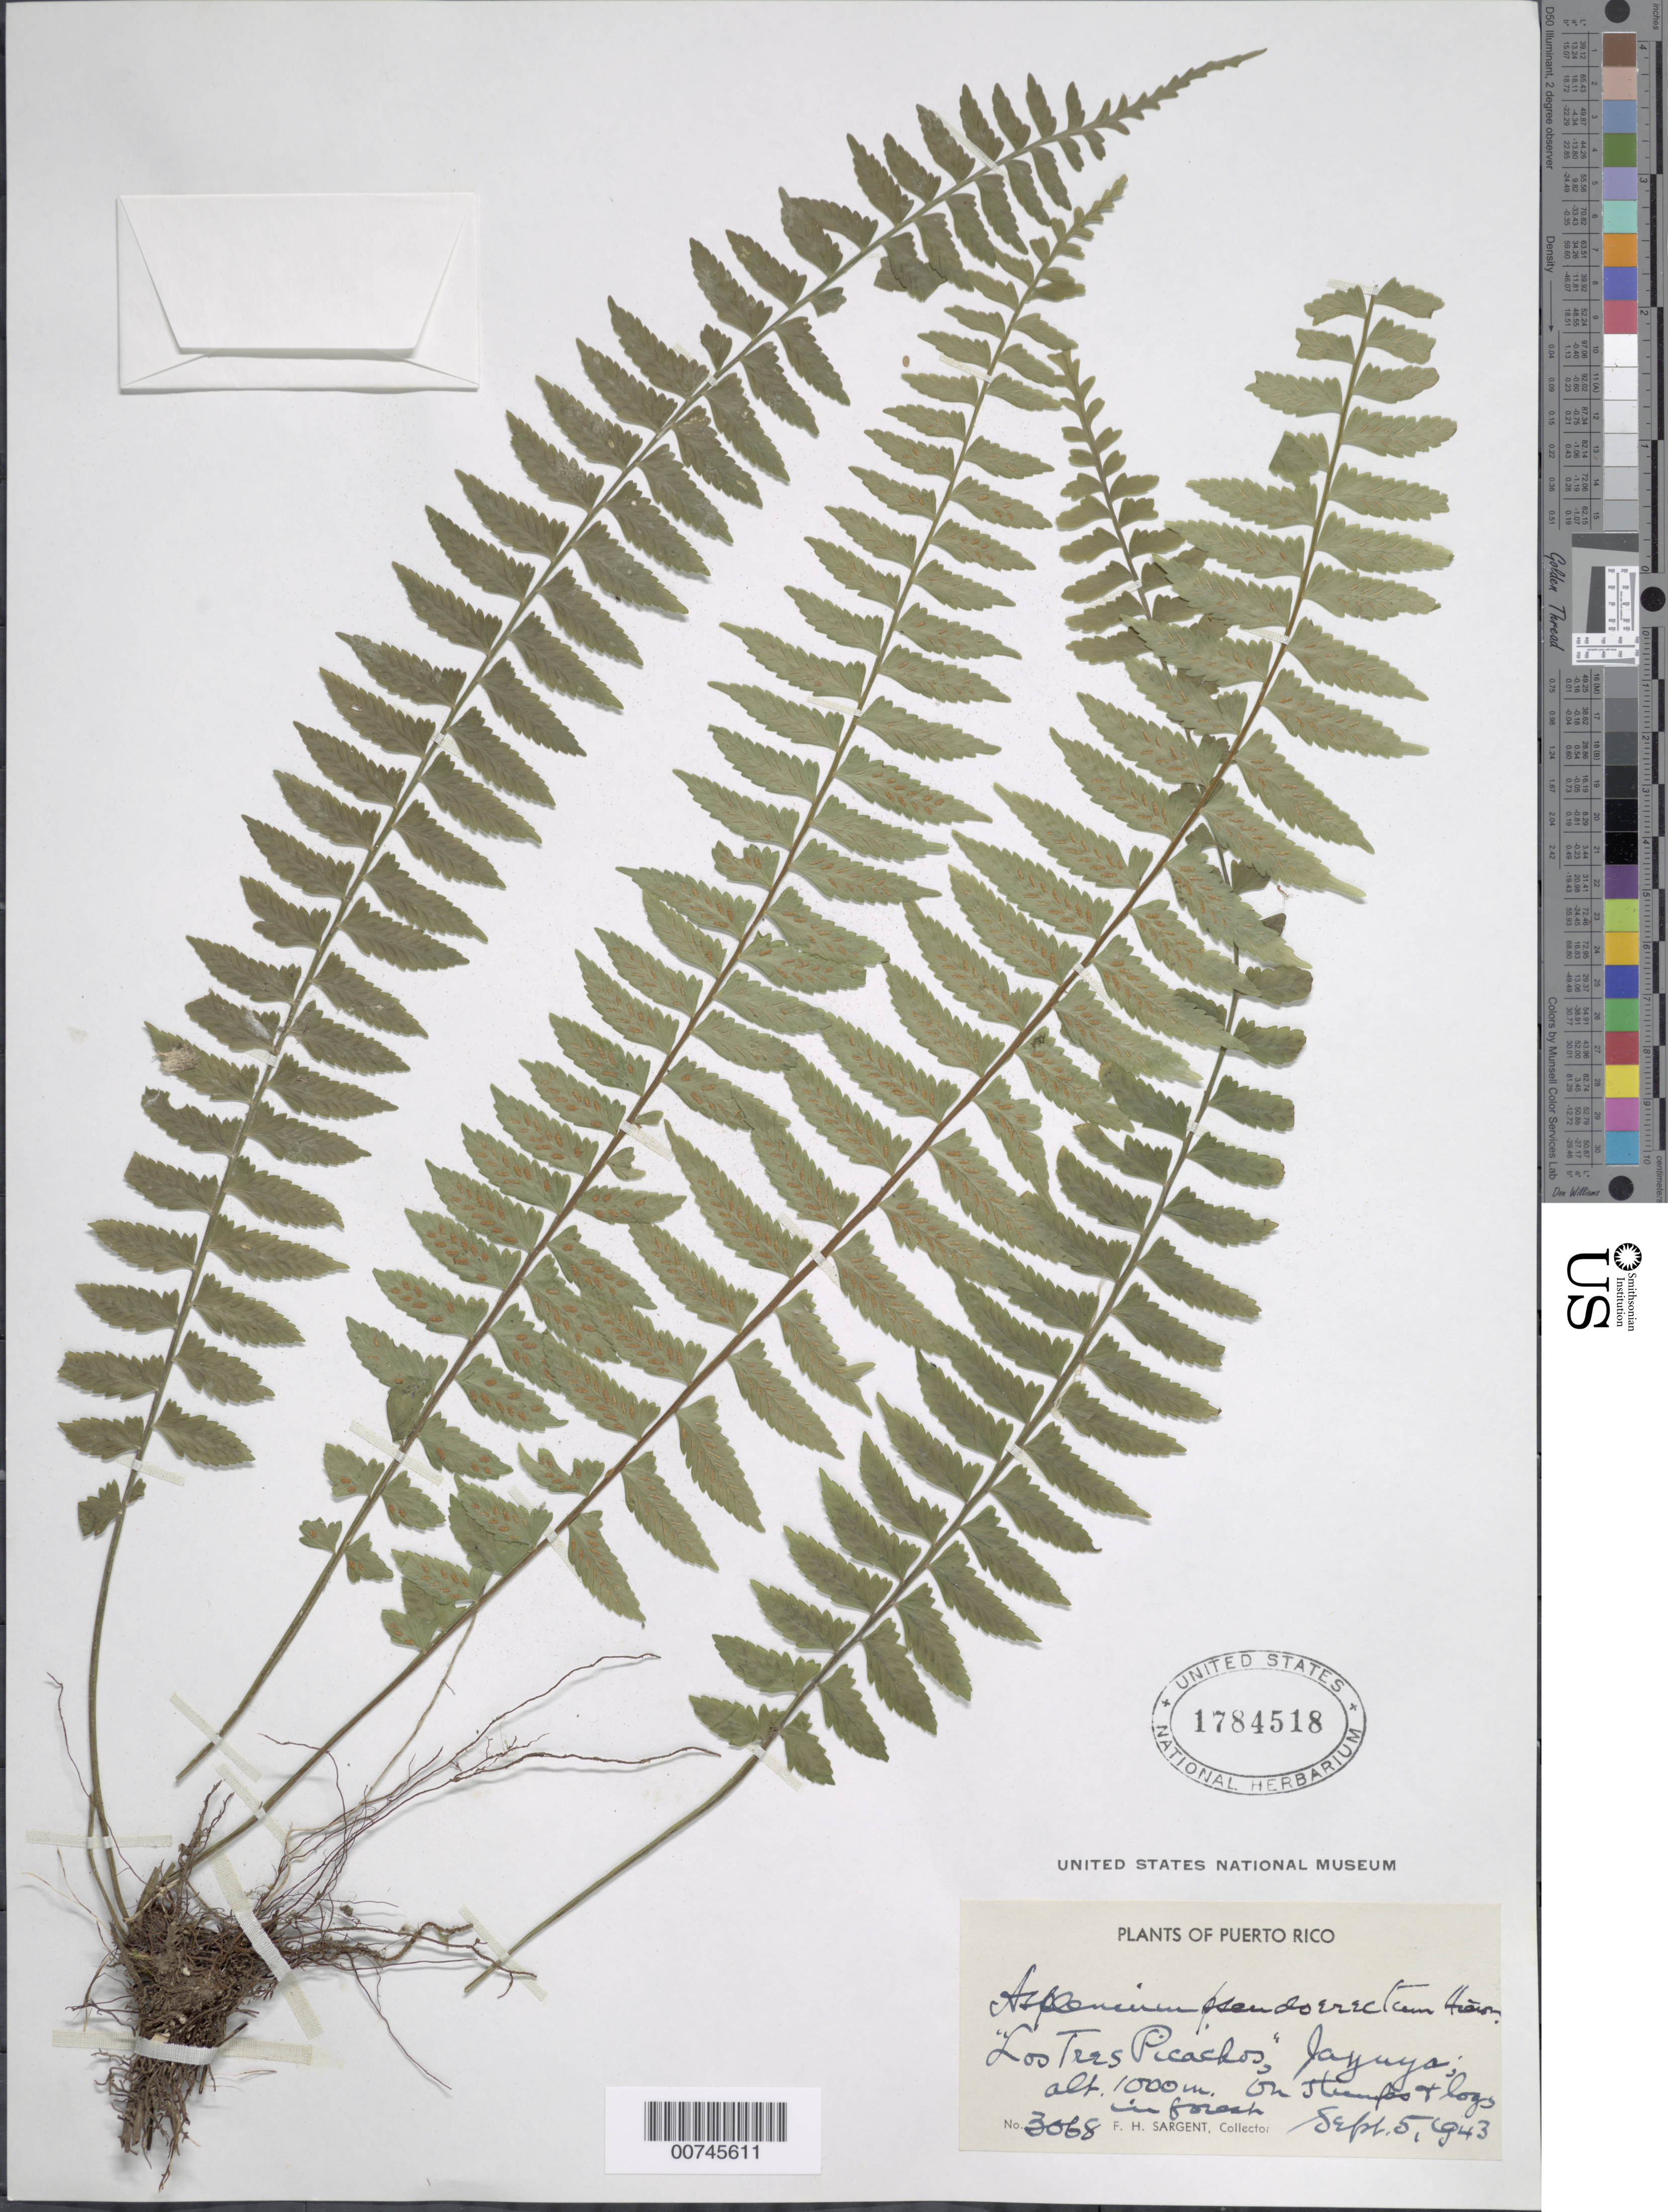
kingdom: Plantae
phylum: Tracheophyta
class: Polypodiopsida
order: Polypodiales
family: Aspleniaceae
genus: Asplenium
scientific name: Asplenium pteropus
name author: Kaulf.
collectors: F. H. Sargent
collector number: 3068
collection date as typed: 05 Sep 1943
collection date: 1943-09-05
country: Puerto Rico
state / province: Jayuya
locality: Lo Tres Picachos, Jayuya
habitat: On thumps and logs, in forest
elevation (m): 1000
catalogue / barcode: US 1784518